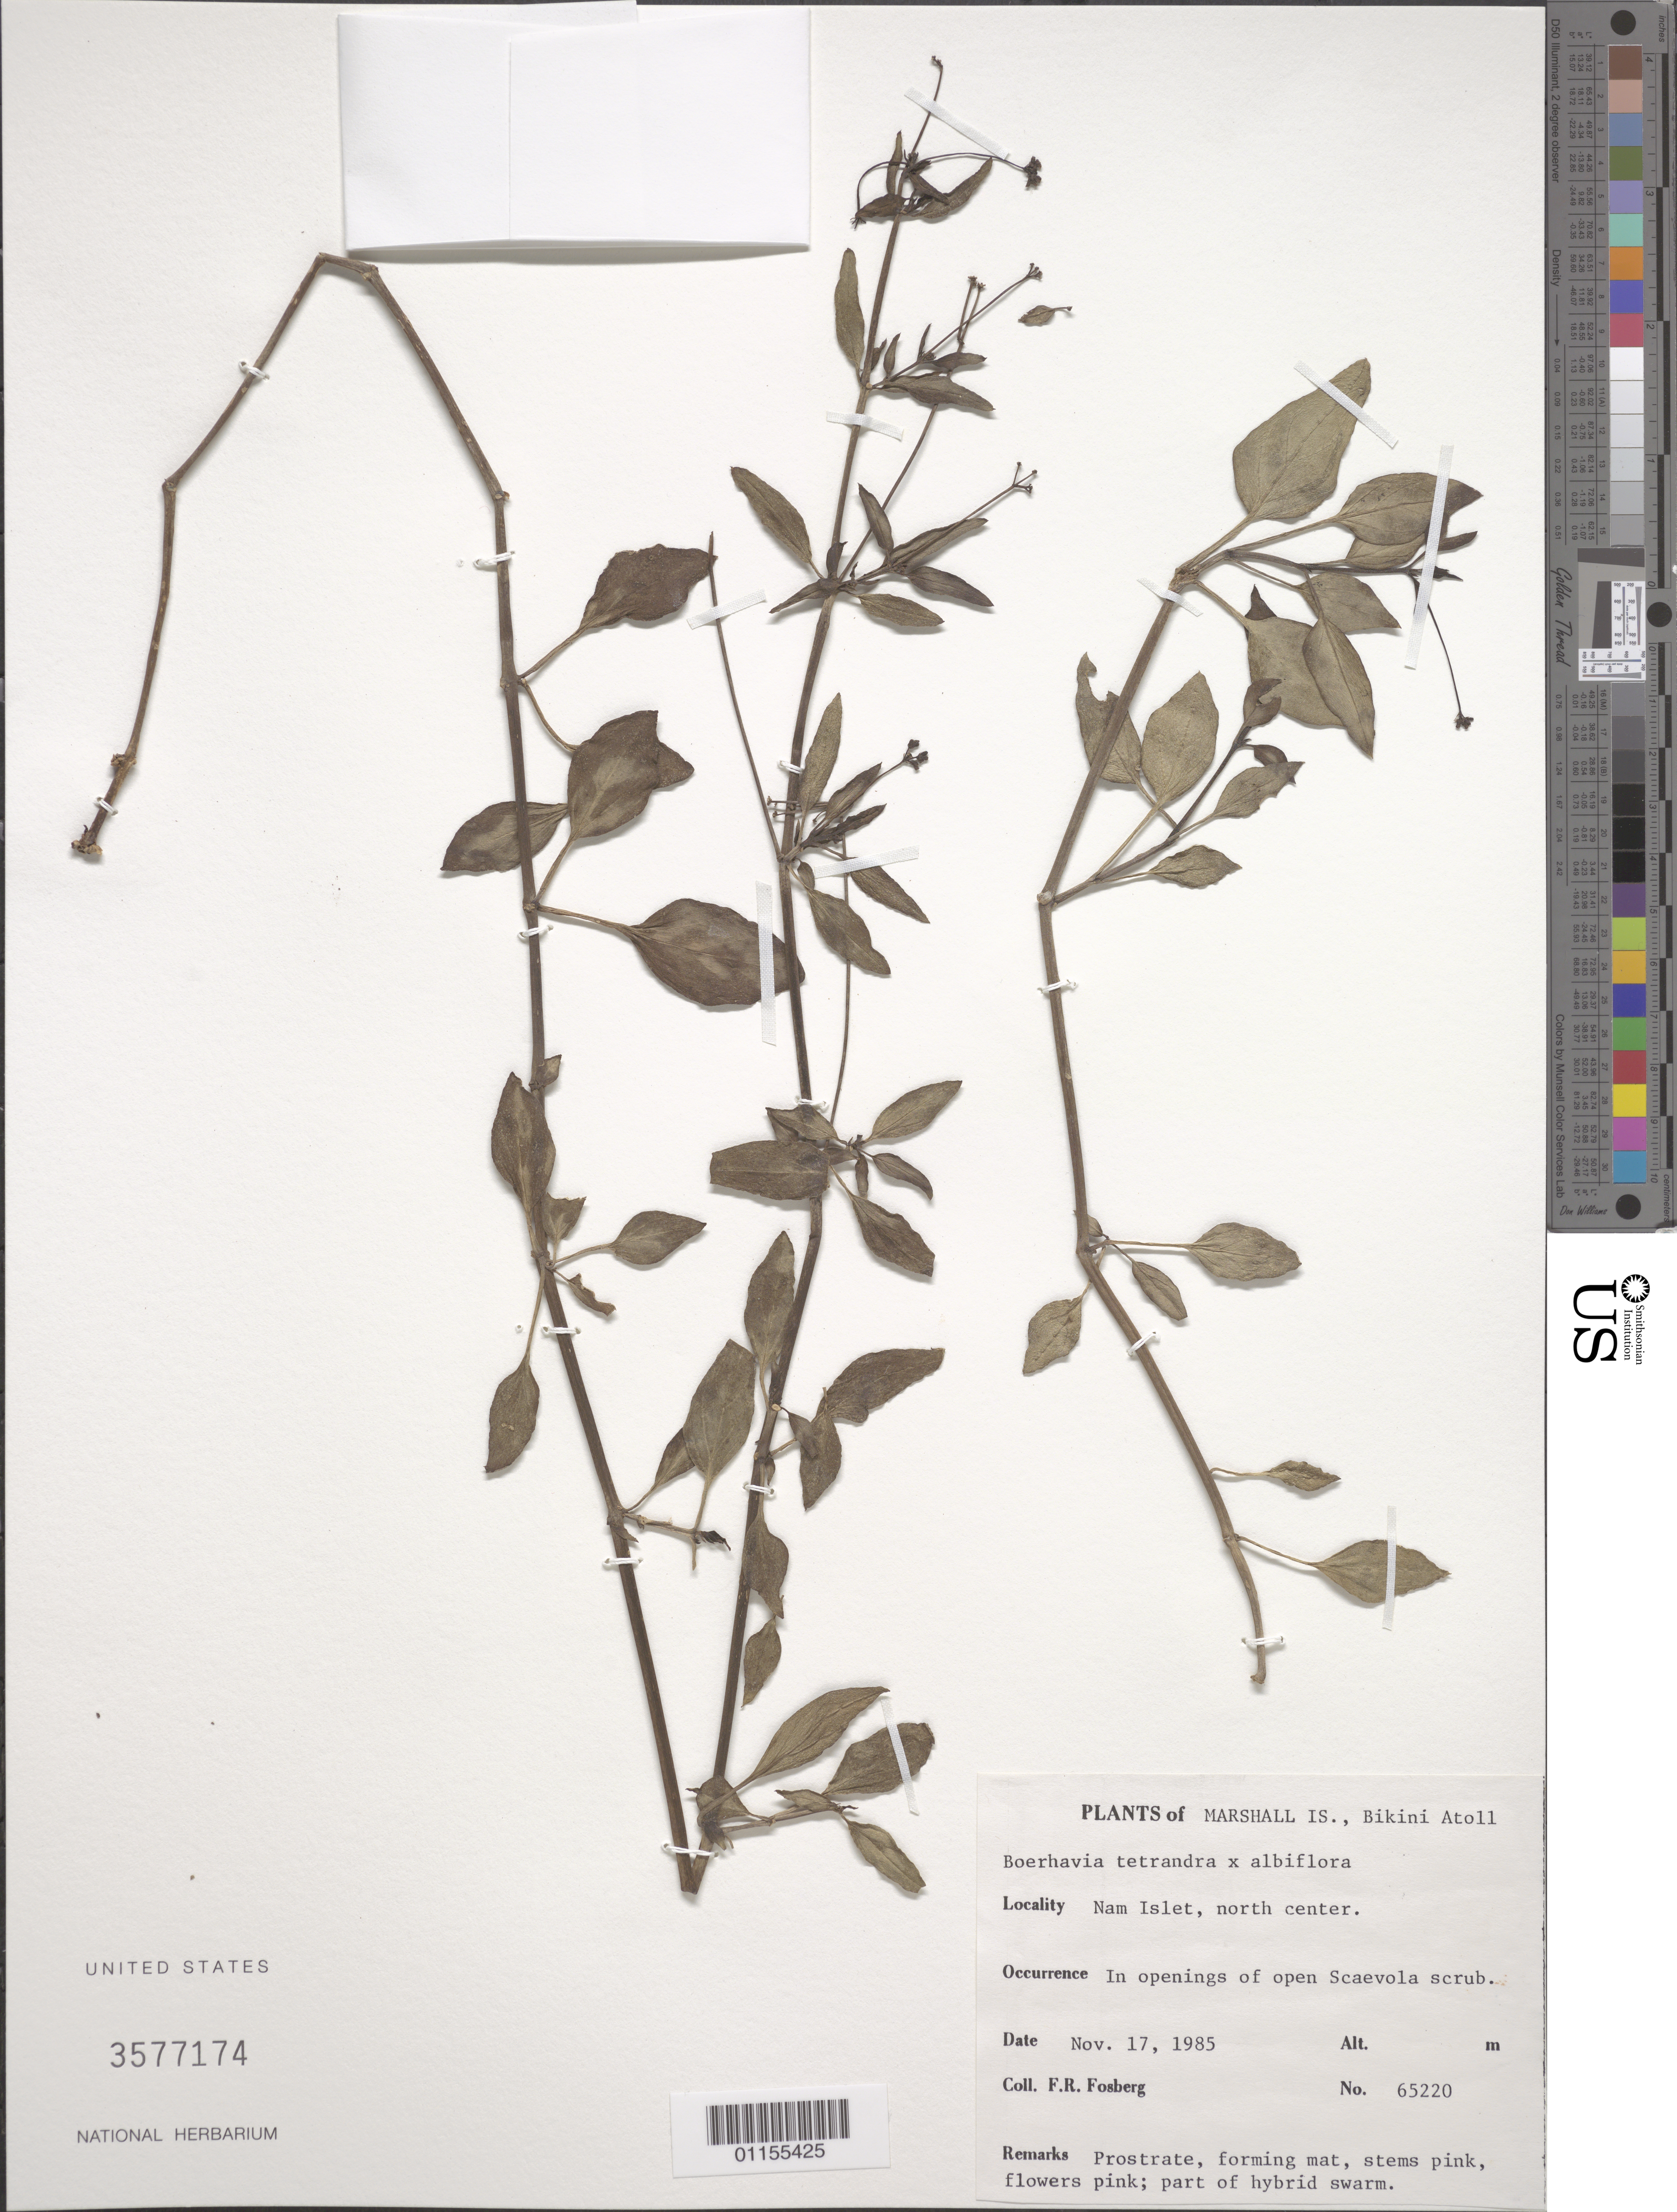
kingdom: Plantae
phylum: Tracheophyta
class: Magnoliopsida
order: Caryophyllales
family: Nyctaginaceae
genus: Boerhavia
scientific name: Boerhavia albiflora x B. tetrandra G. Forst.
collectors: F. R. Fosberg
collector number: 65220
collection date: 1985-11-17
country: Marshall Islands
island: Bikini Atoll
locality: Nam Islet, north center.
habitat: In openings of svaeola scrub.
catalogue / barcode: US 3577174